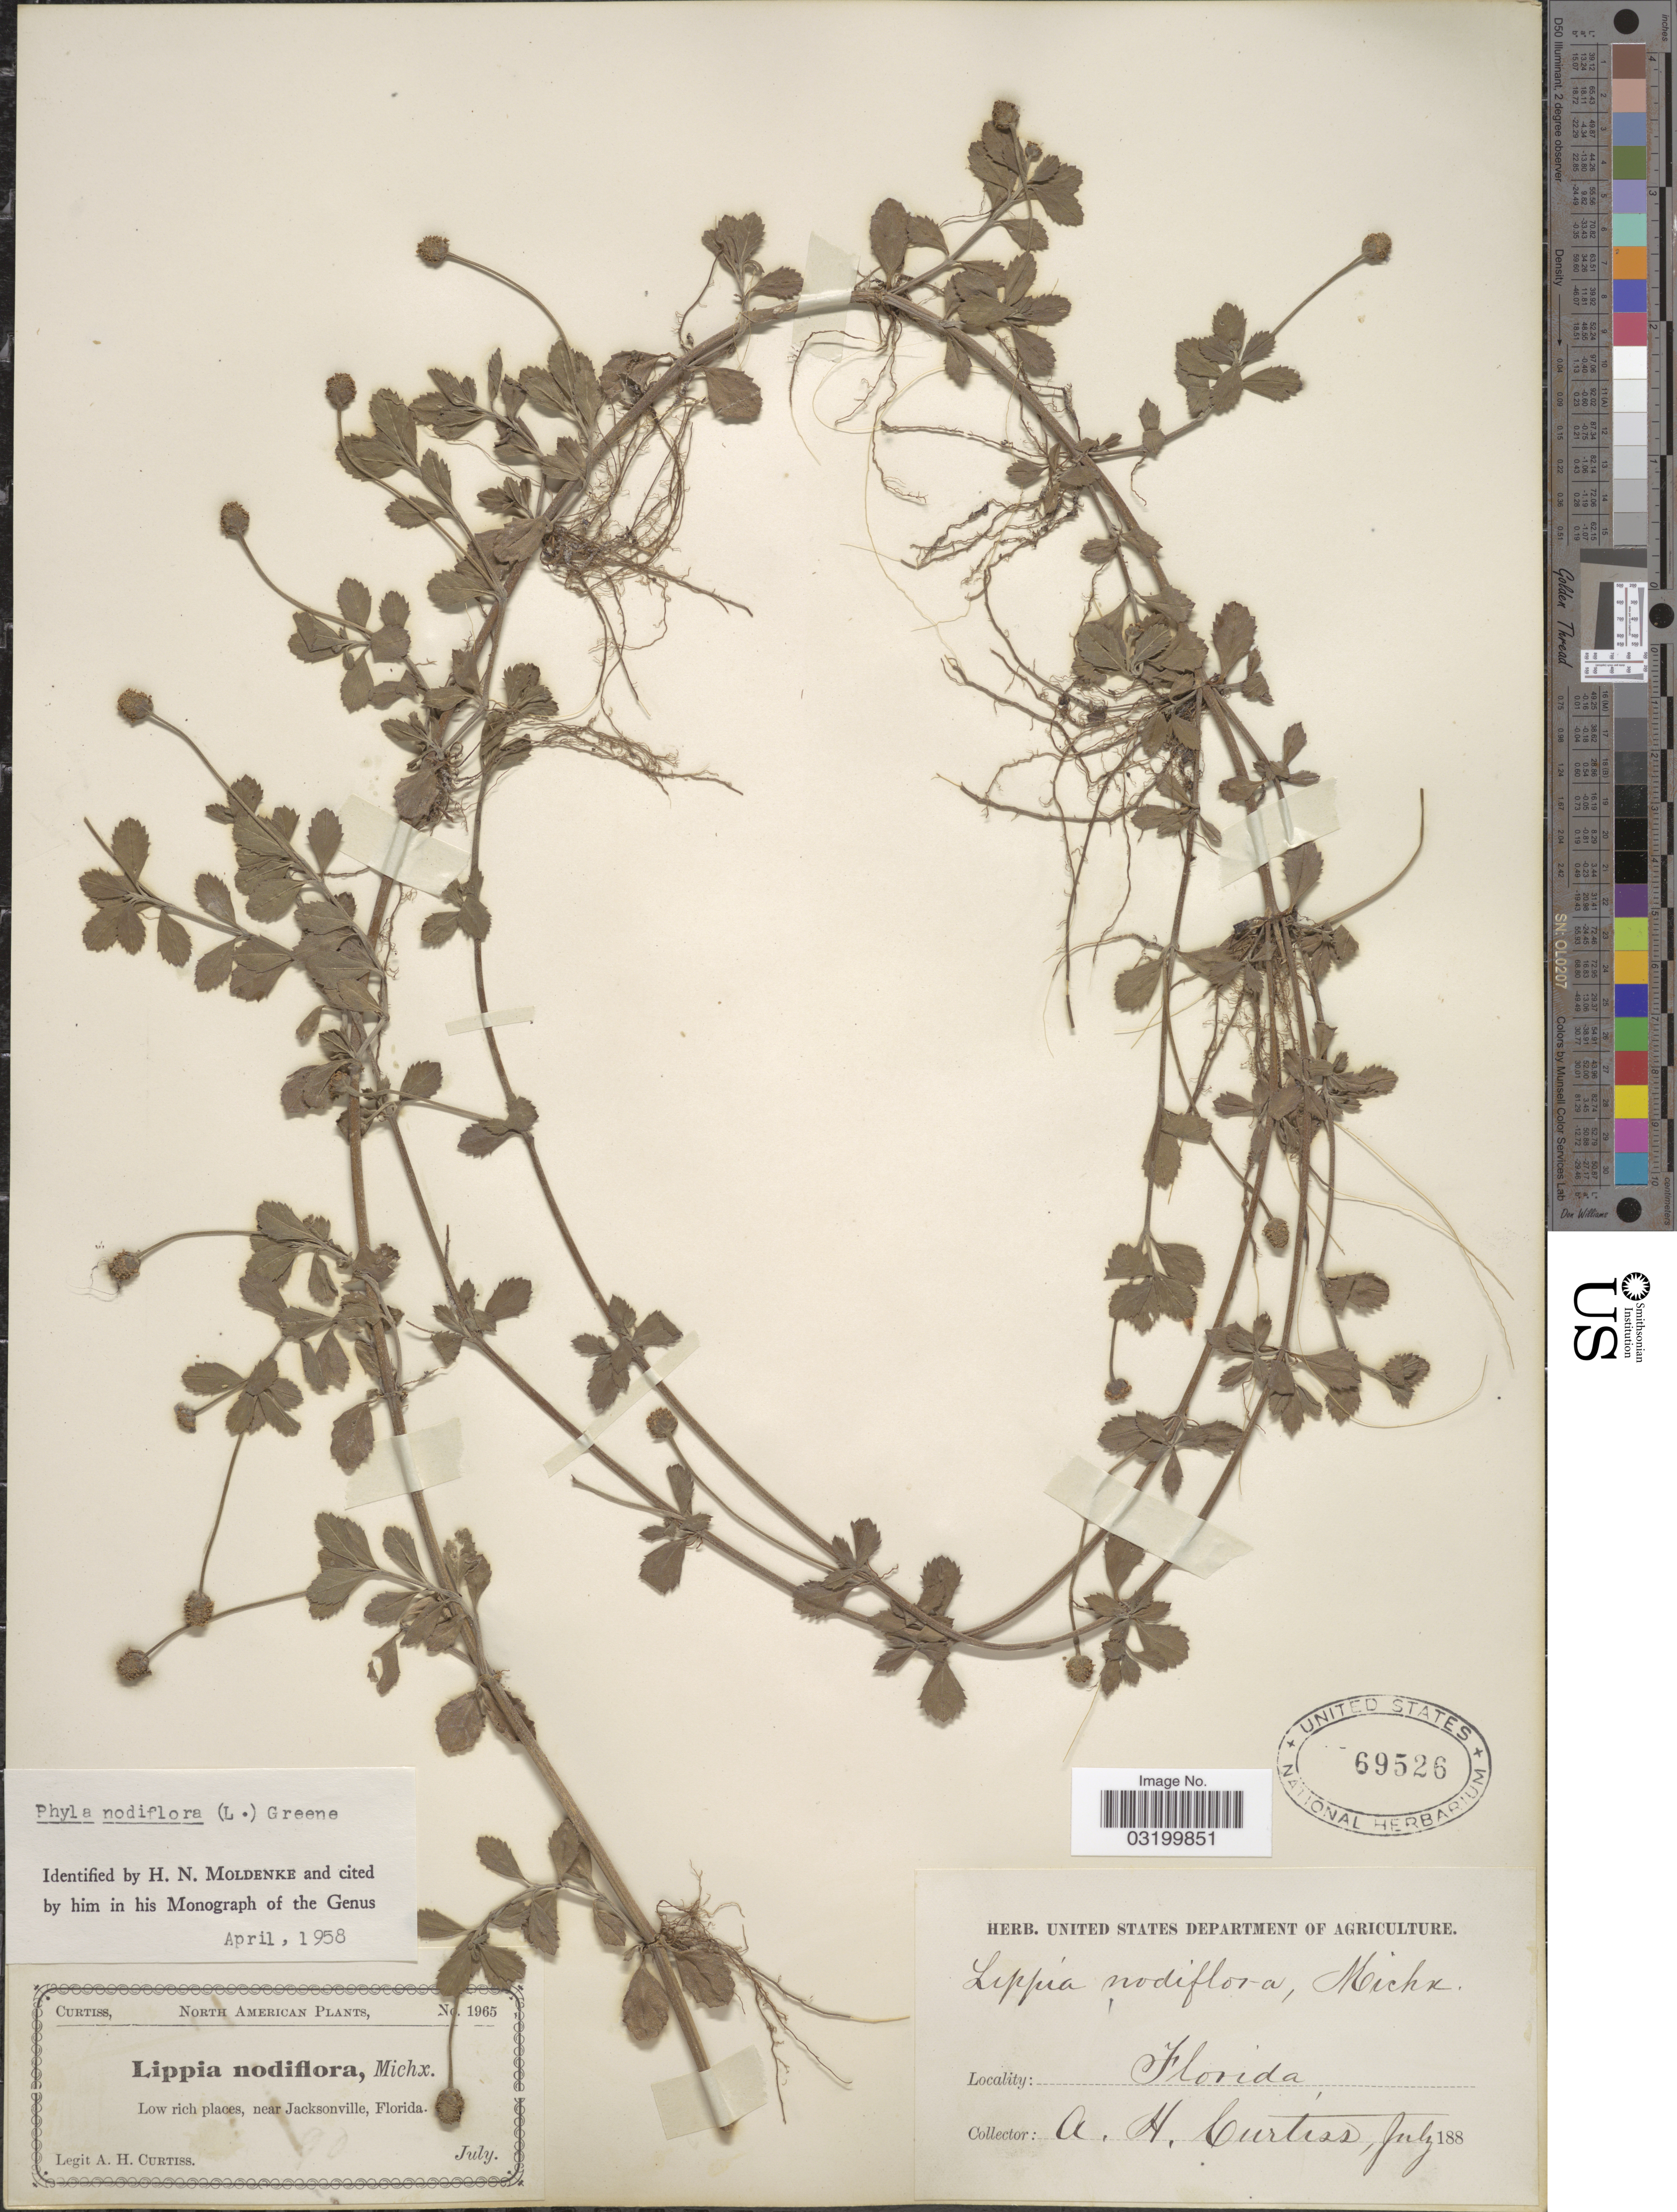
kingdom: Plantae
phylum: Tracheophyta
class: Magnoliopsida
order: Lamiales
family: Verbenaceae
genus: Phyla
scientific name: Phyla nodiflora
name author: (L.) Greene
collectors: A. H. Curtiss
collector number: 1965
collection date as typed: July 188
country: United States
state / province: Florida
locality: Near Jacksonville.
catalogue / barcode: US 69526